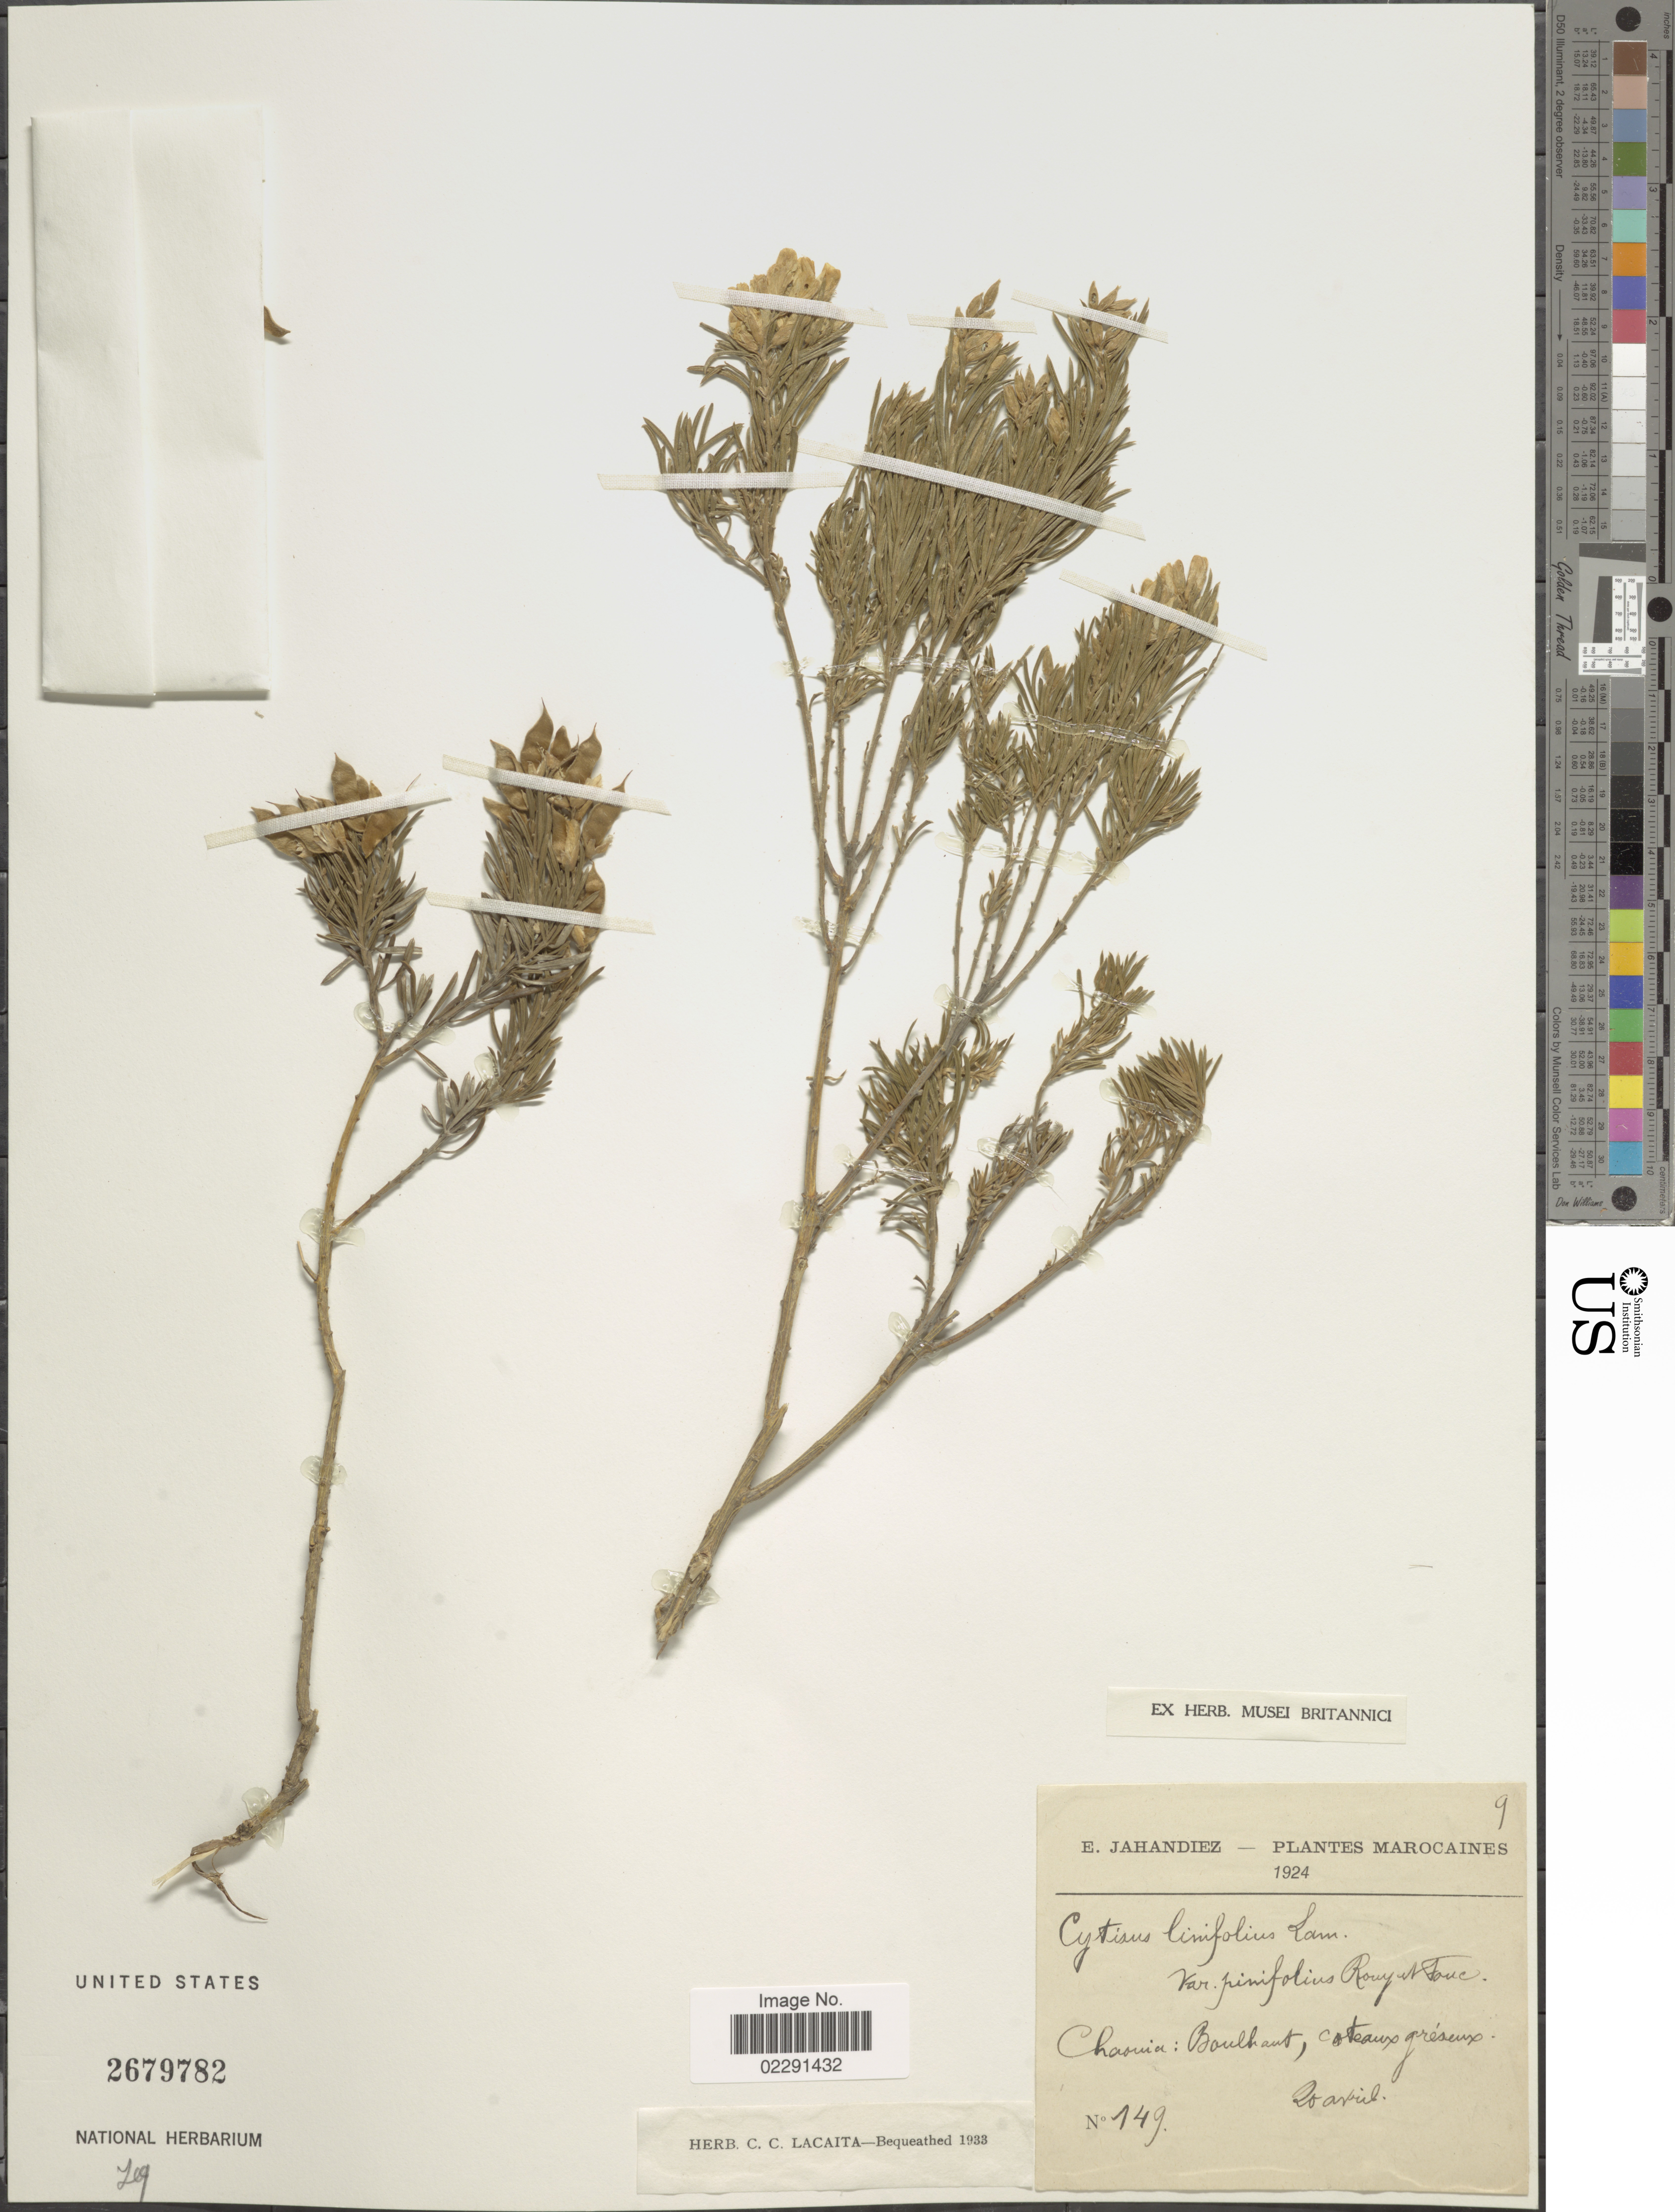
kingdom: Plantae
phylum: Tracheophyta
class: Magnoliopsida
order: Fabales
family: Fabaceae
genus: Genista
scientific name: Genista linifolia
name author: L.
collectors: É. Jahandiez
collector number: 149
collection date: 1924-04-20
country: Morocco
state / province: Chaouia-Ouardigha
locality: Marocaines, Chaouia: Bouhault, coteaux gréseux.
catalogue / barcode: US 2679782